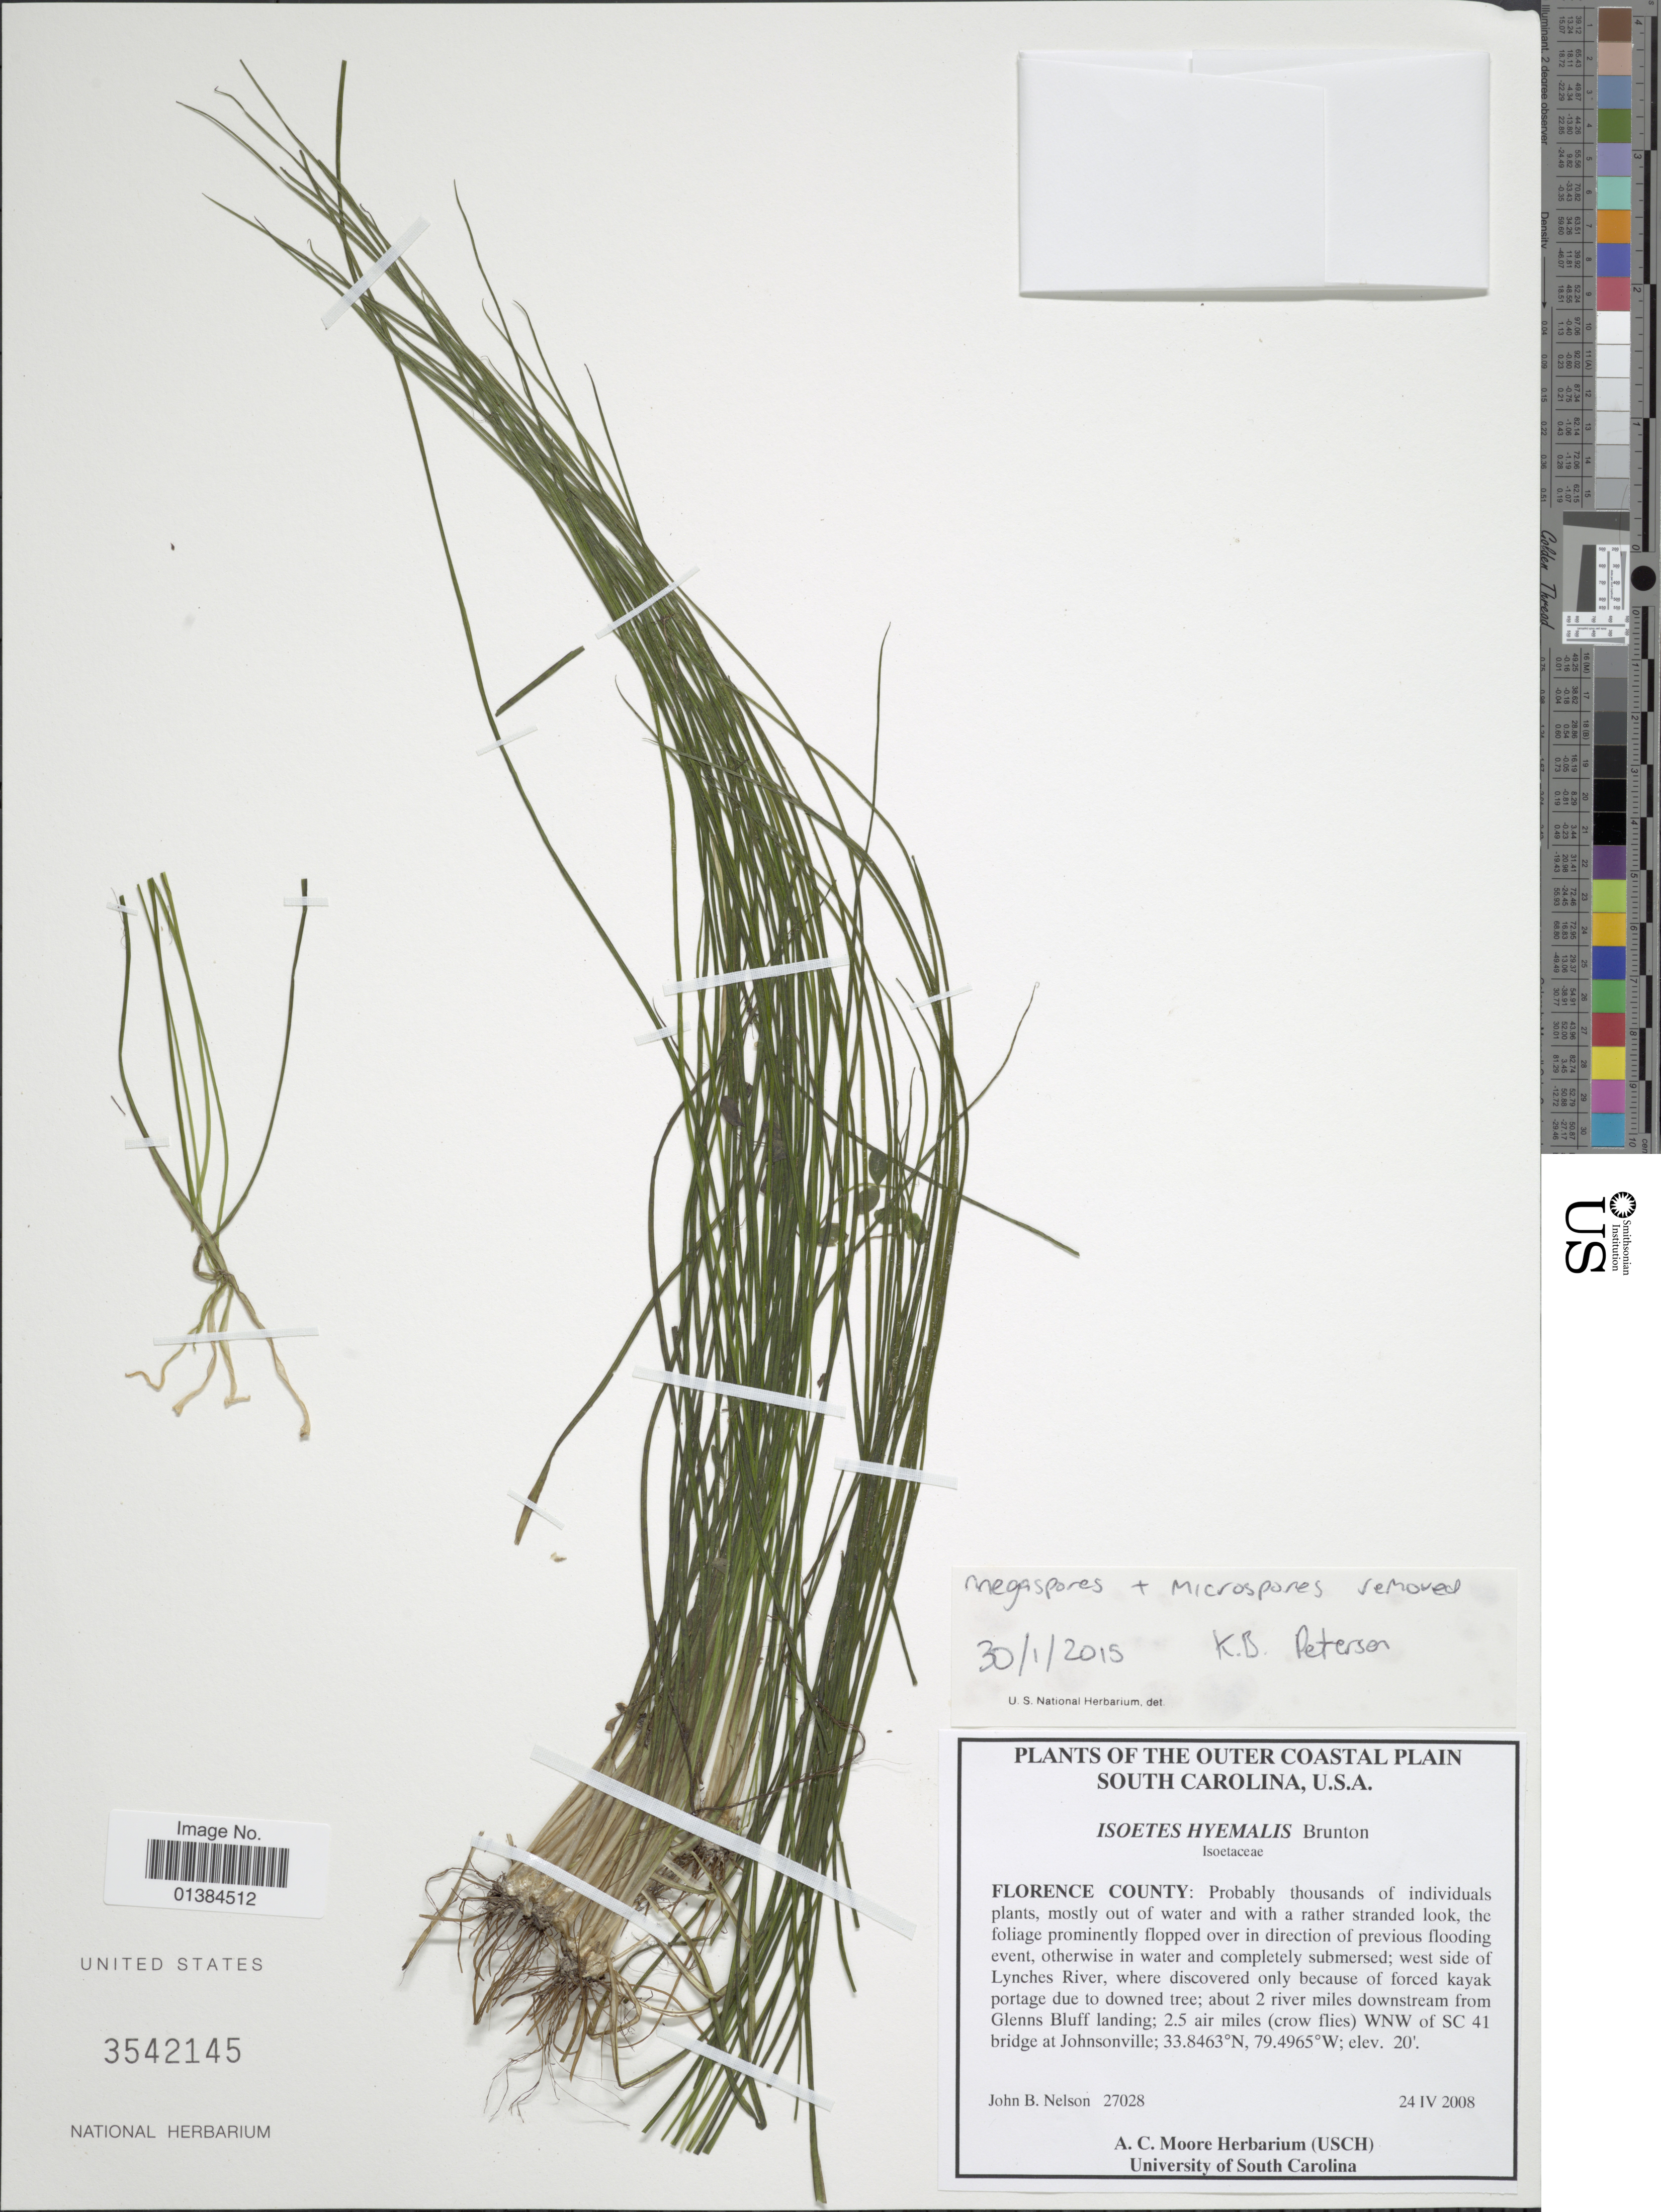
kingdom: Plantae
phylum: Tracheophyta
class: Lycopodiopsida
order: Isoetales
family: Isoetaceae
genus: Isoetes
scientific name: Isoetes hyemalis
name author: D. F. Brunt.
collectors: J. B. Nelson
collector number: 27028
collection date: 2008-04-24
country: United States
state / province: South Carolina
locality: Outer Coastal Plain. Florence County. West side of Lynches River, where discovered only because of forced kayak portage due to downed tree; about 2 river miles downstream from Glenns Bluff landing; 2.5 air miles (crow flies) WNW of SC 41 bridge at Johnsonville.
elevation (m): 6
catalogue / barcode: US 3542145